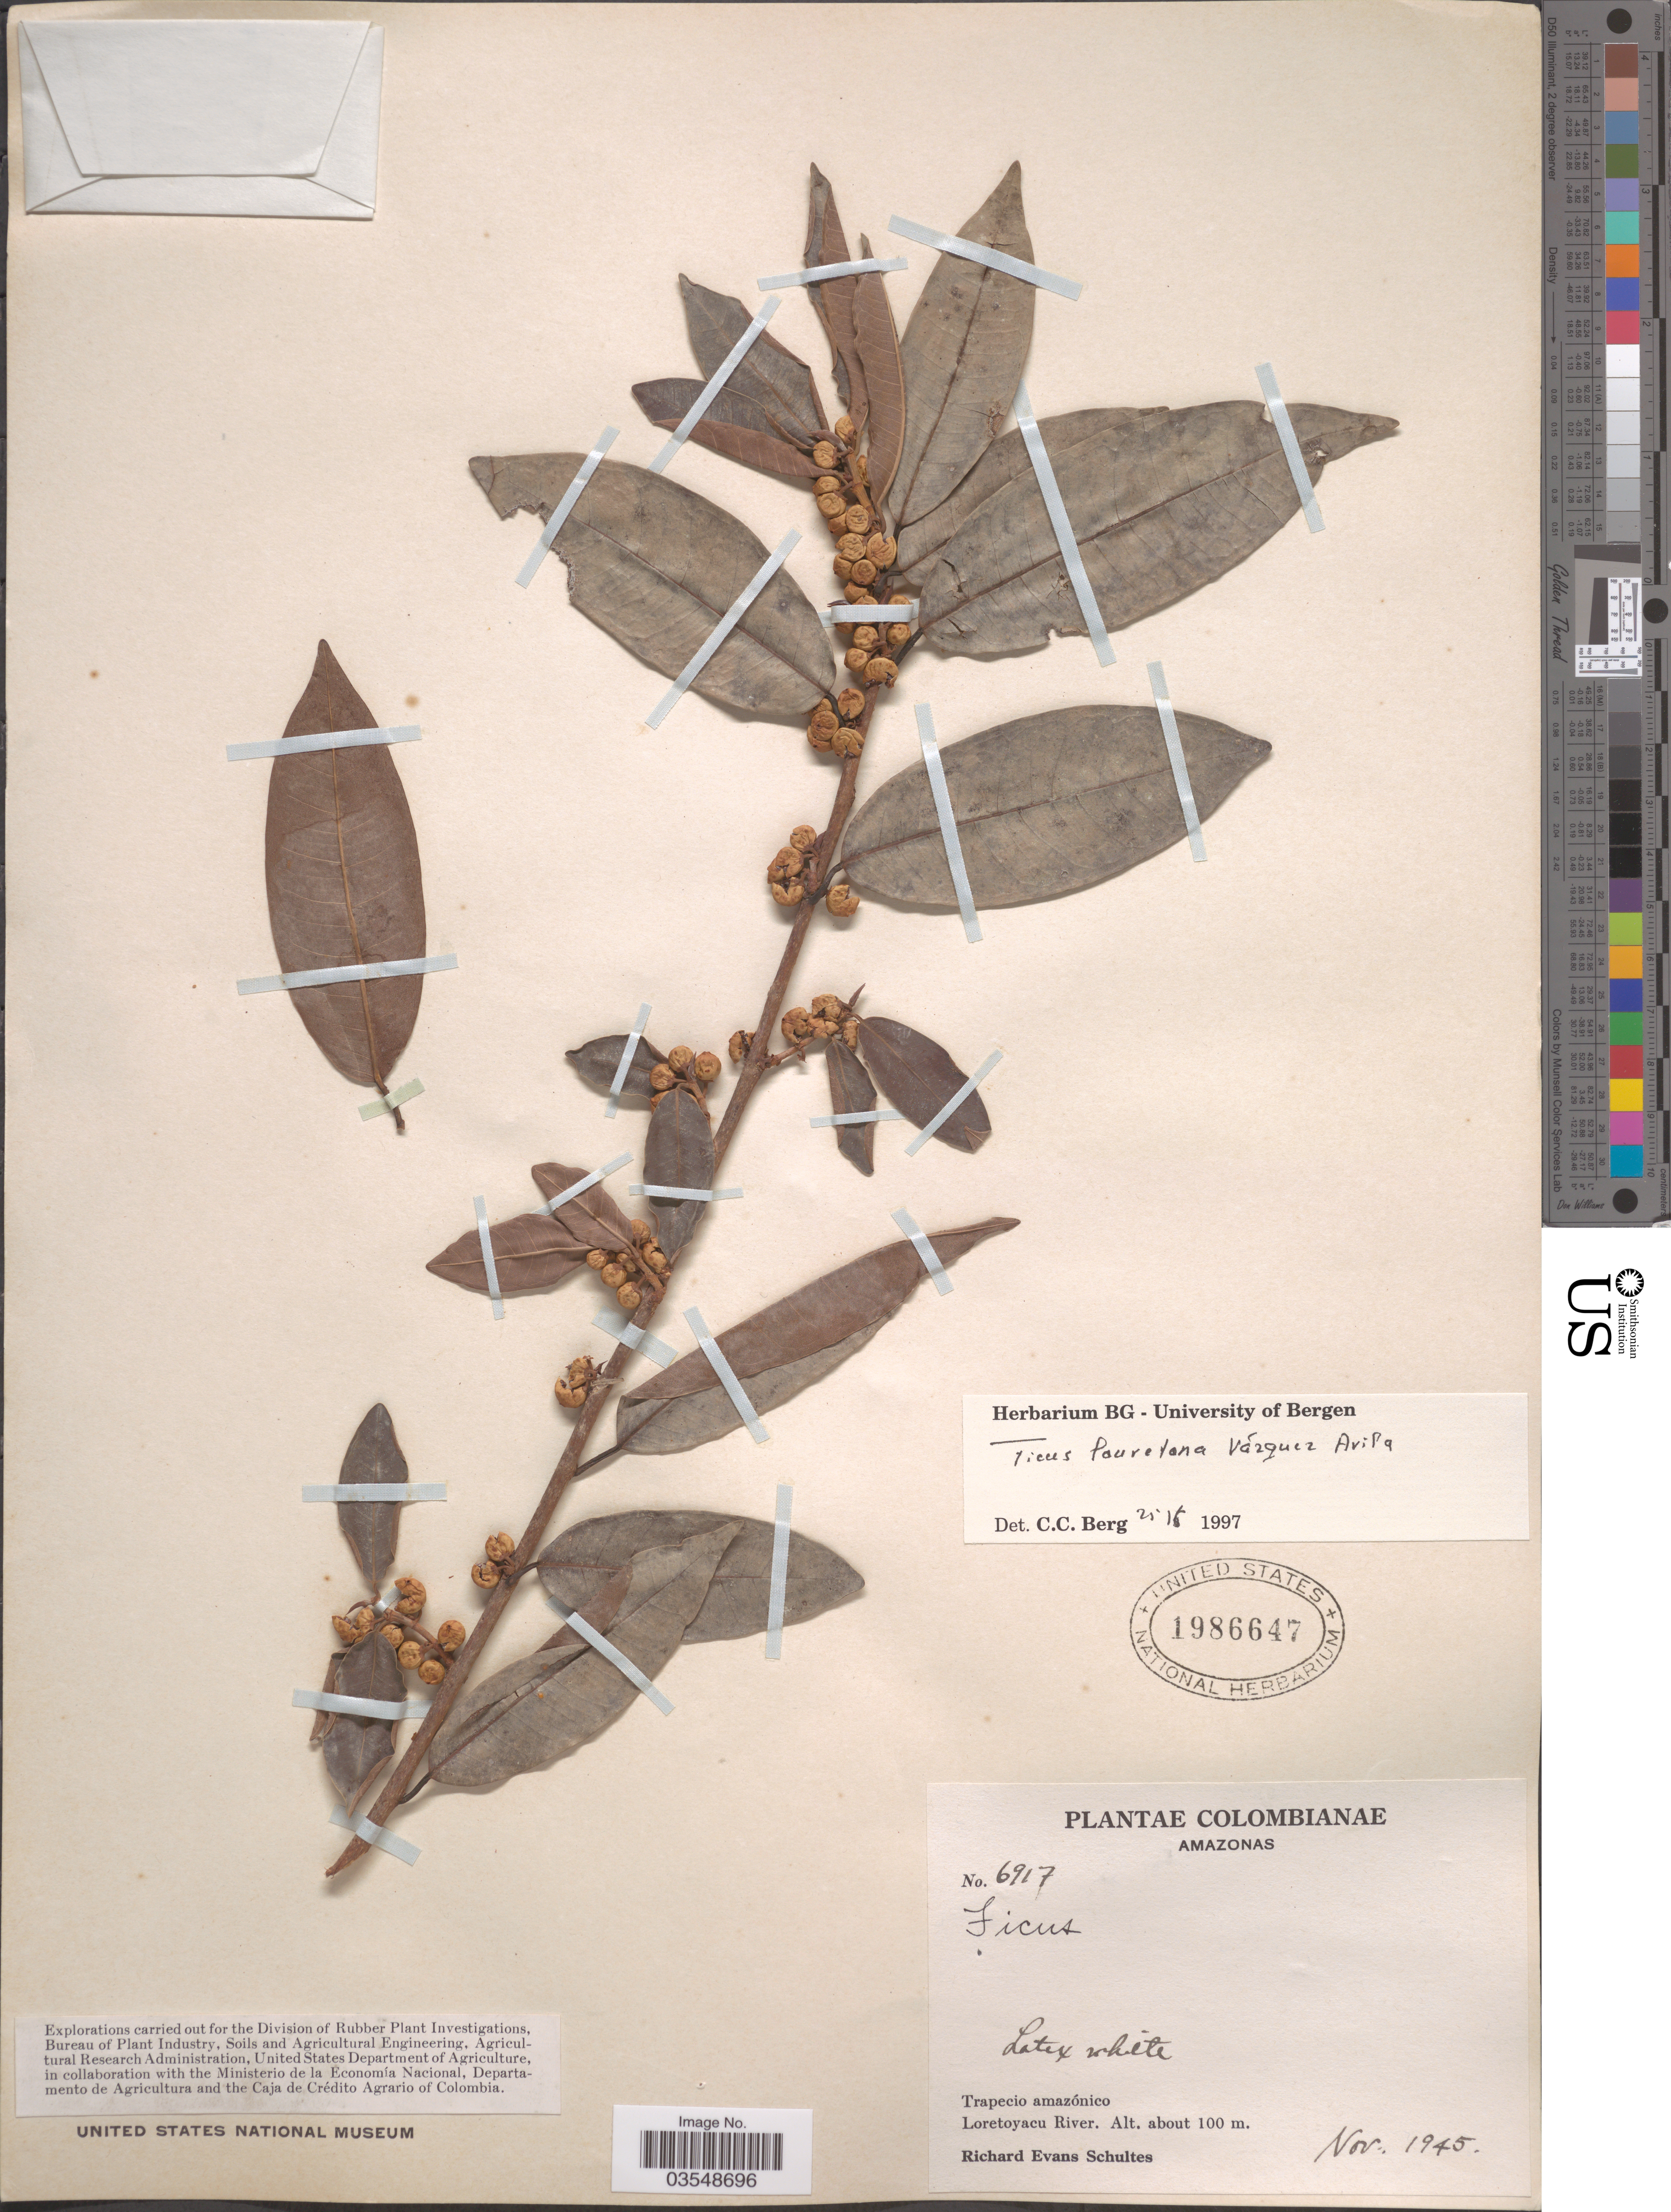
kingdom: Plantae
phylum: Tracheophyta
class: Magnoliopsida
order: Rosales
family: Moraceae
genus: Ficus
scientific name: Ficus lauretana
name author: Vázq. Avila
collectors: R. E. Schultes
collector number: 6917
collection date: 1945-11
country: Colombia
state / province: Amazônas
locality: Trapecio amazónico. Loretoyacu River.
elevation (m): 100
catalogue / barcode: US 1986647